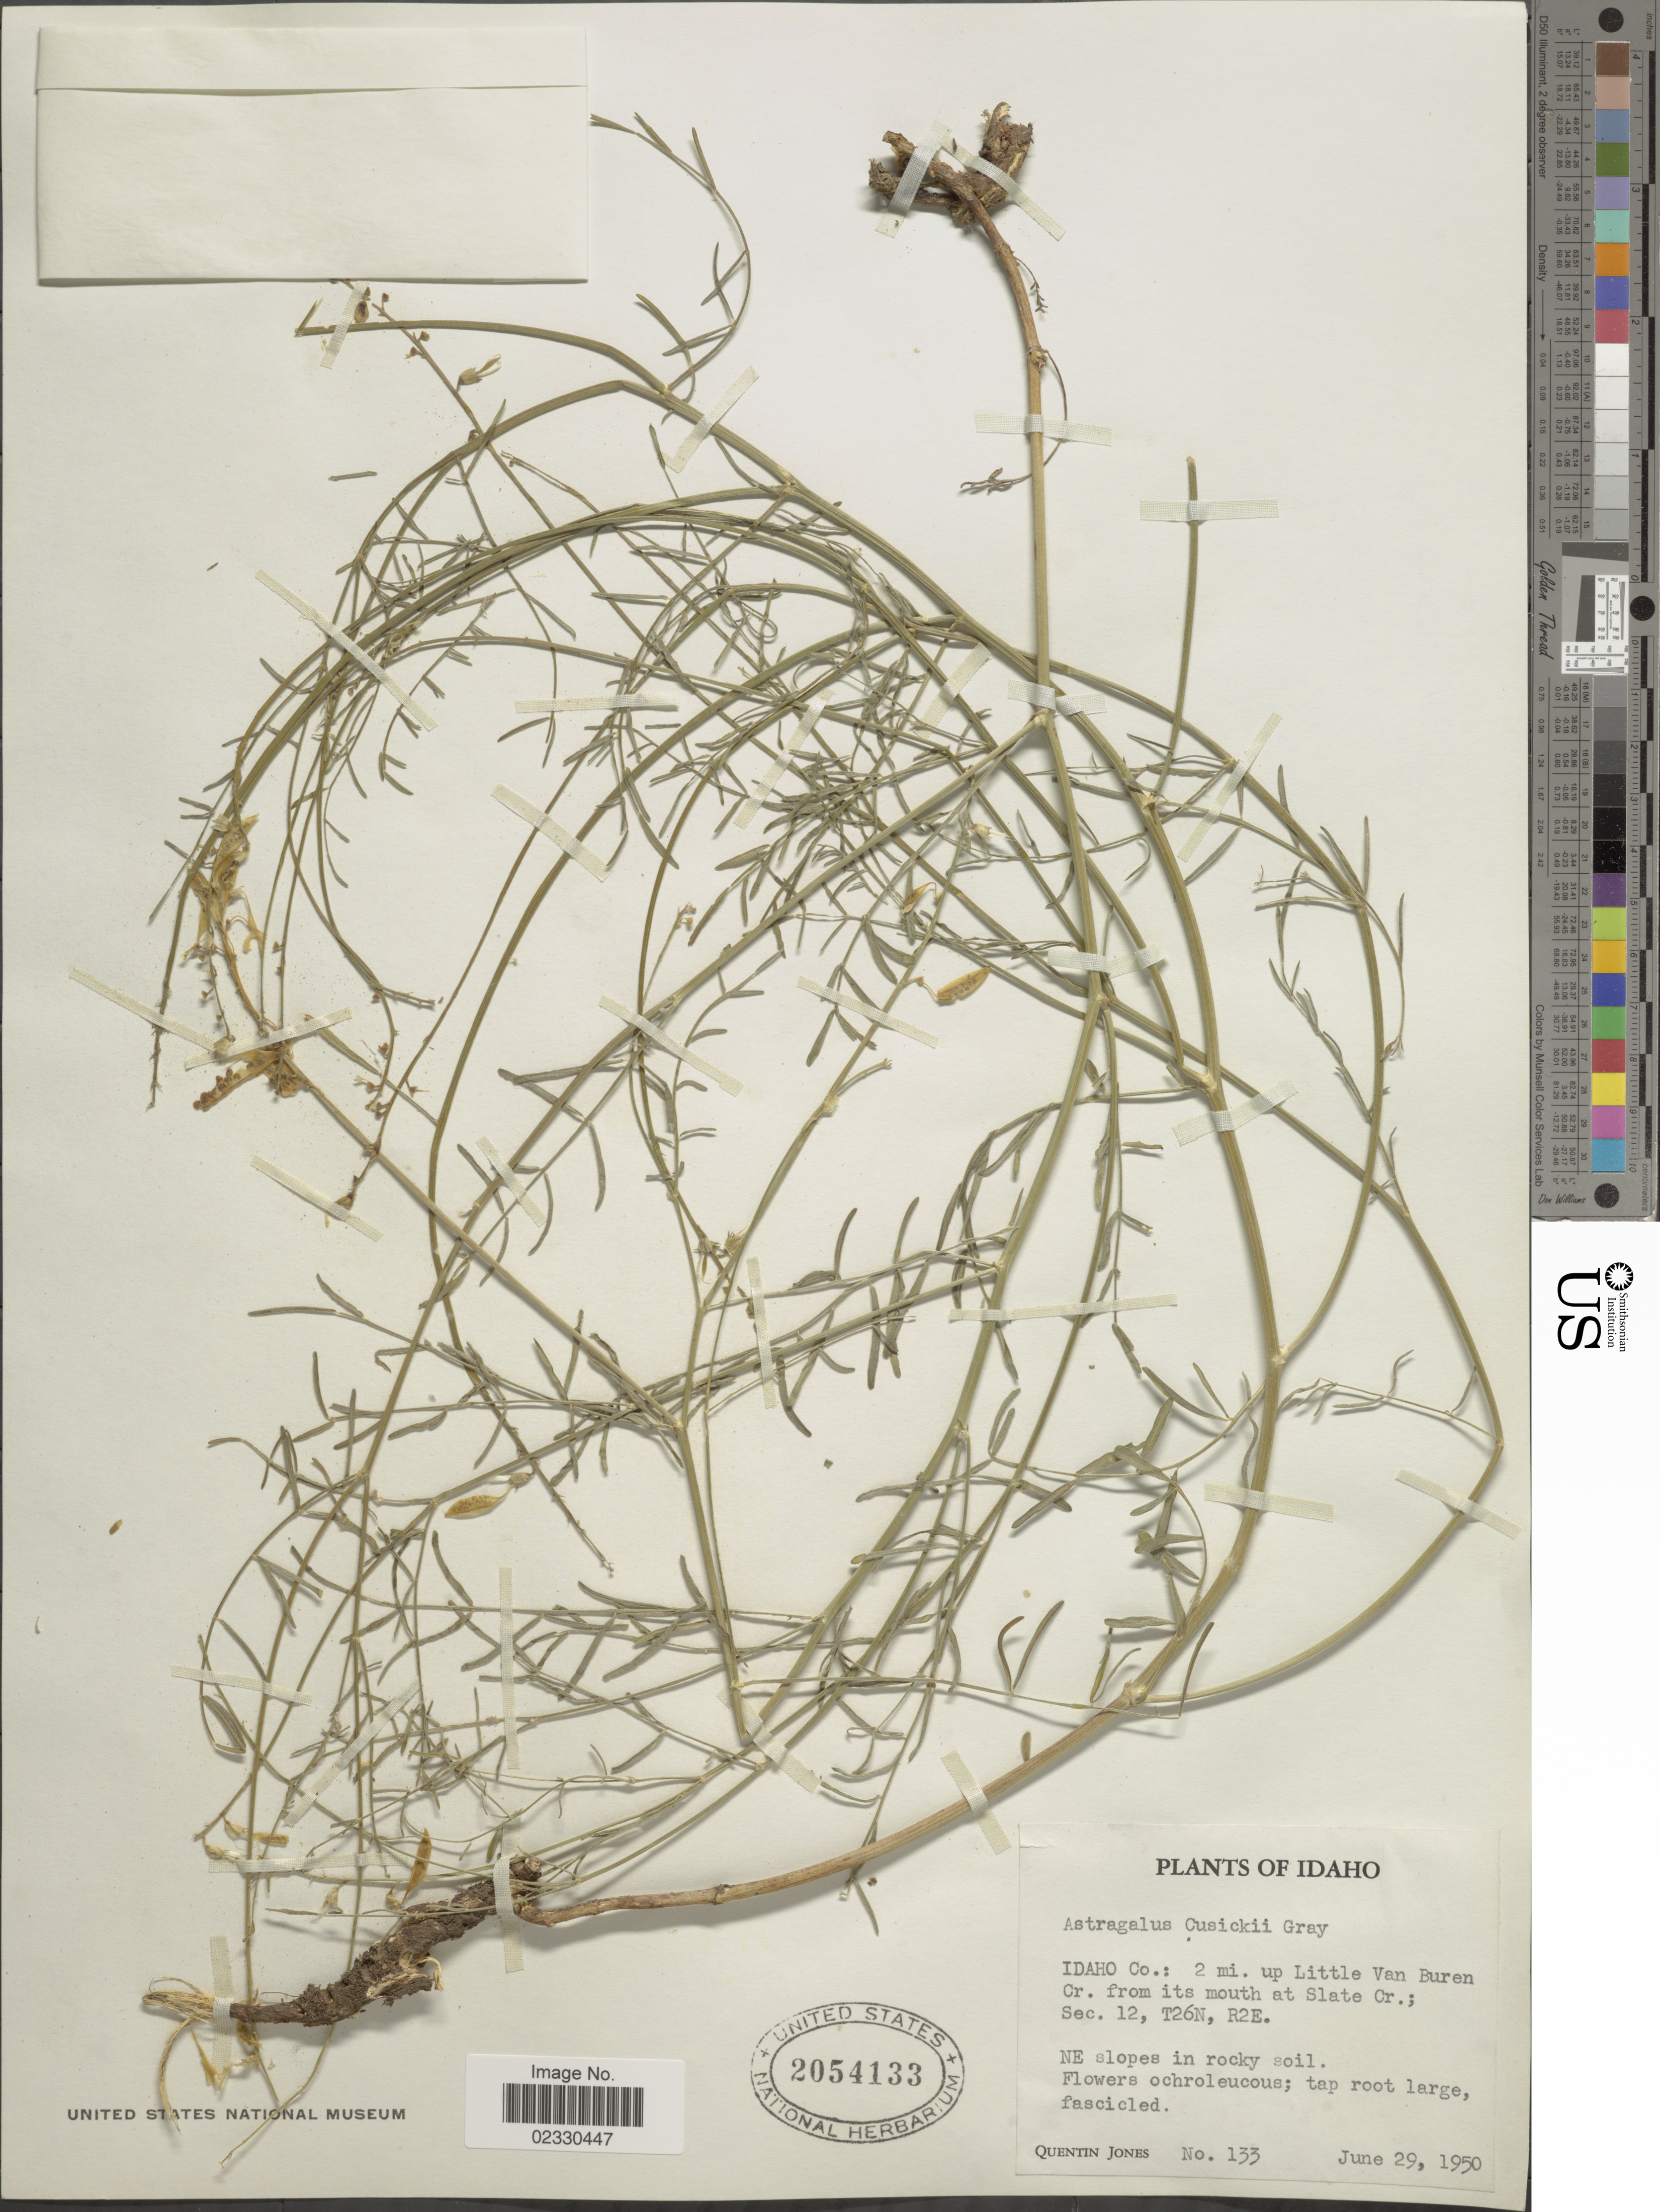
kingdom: Plantae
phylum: Tracheophyta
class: Magnoliopsida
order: Fabales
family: Fabaceae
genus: Astragalus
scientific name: Astragalus cusickii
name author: A. Gray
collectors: Q. Jones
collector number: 133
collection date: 1950-06-29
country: United States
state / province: Idaho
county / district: Idaho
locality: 2 mi. up Little Van Buren Cr. from its mouth at Slate Cr.: Sec. 12,T26N, R2E, NE slopes in rocky soil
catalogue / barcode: US 2054133